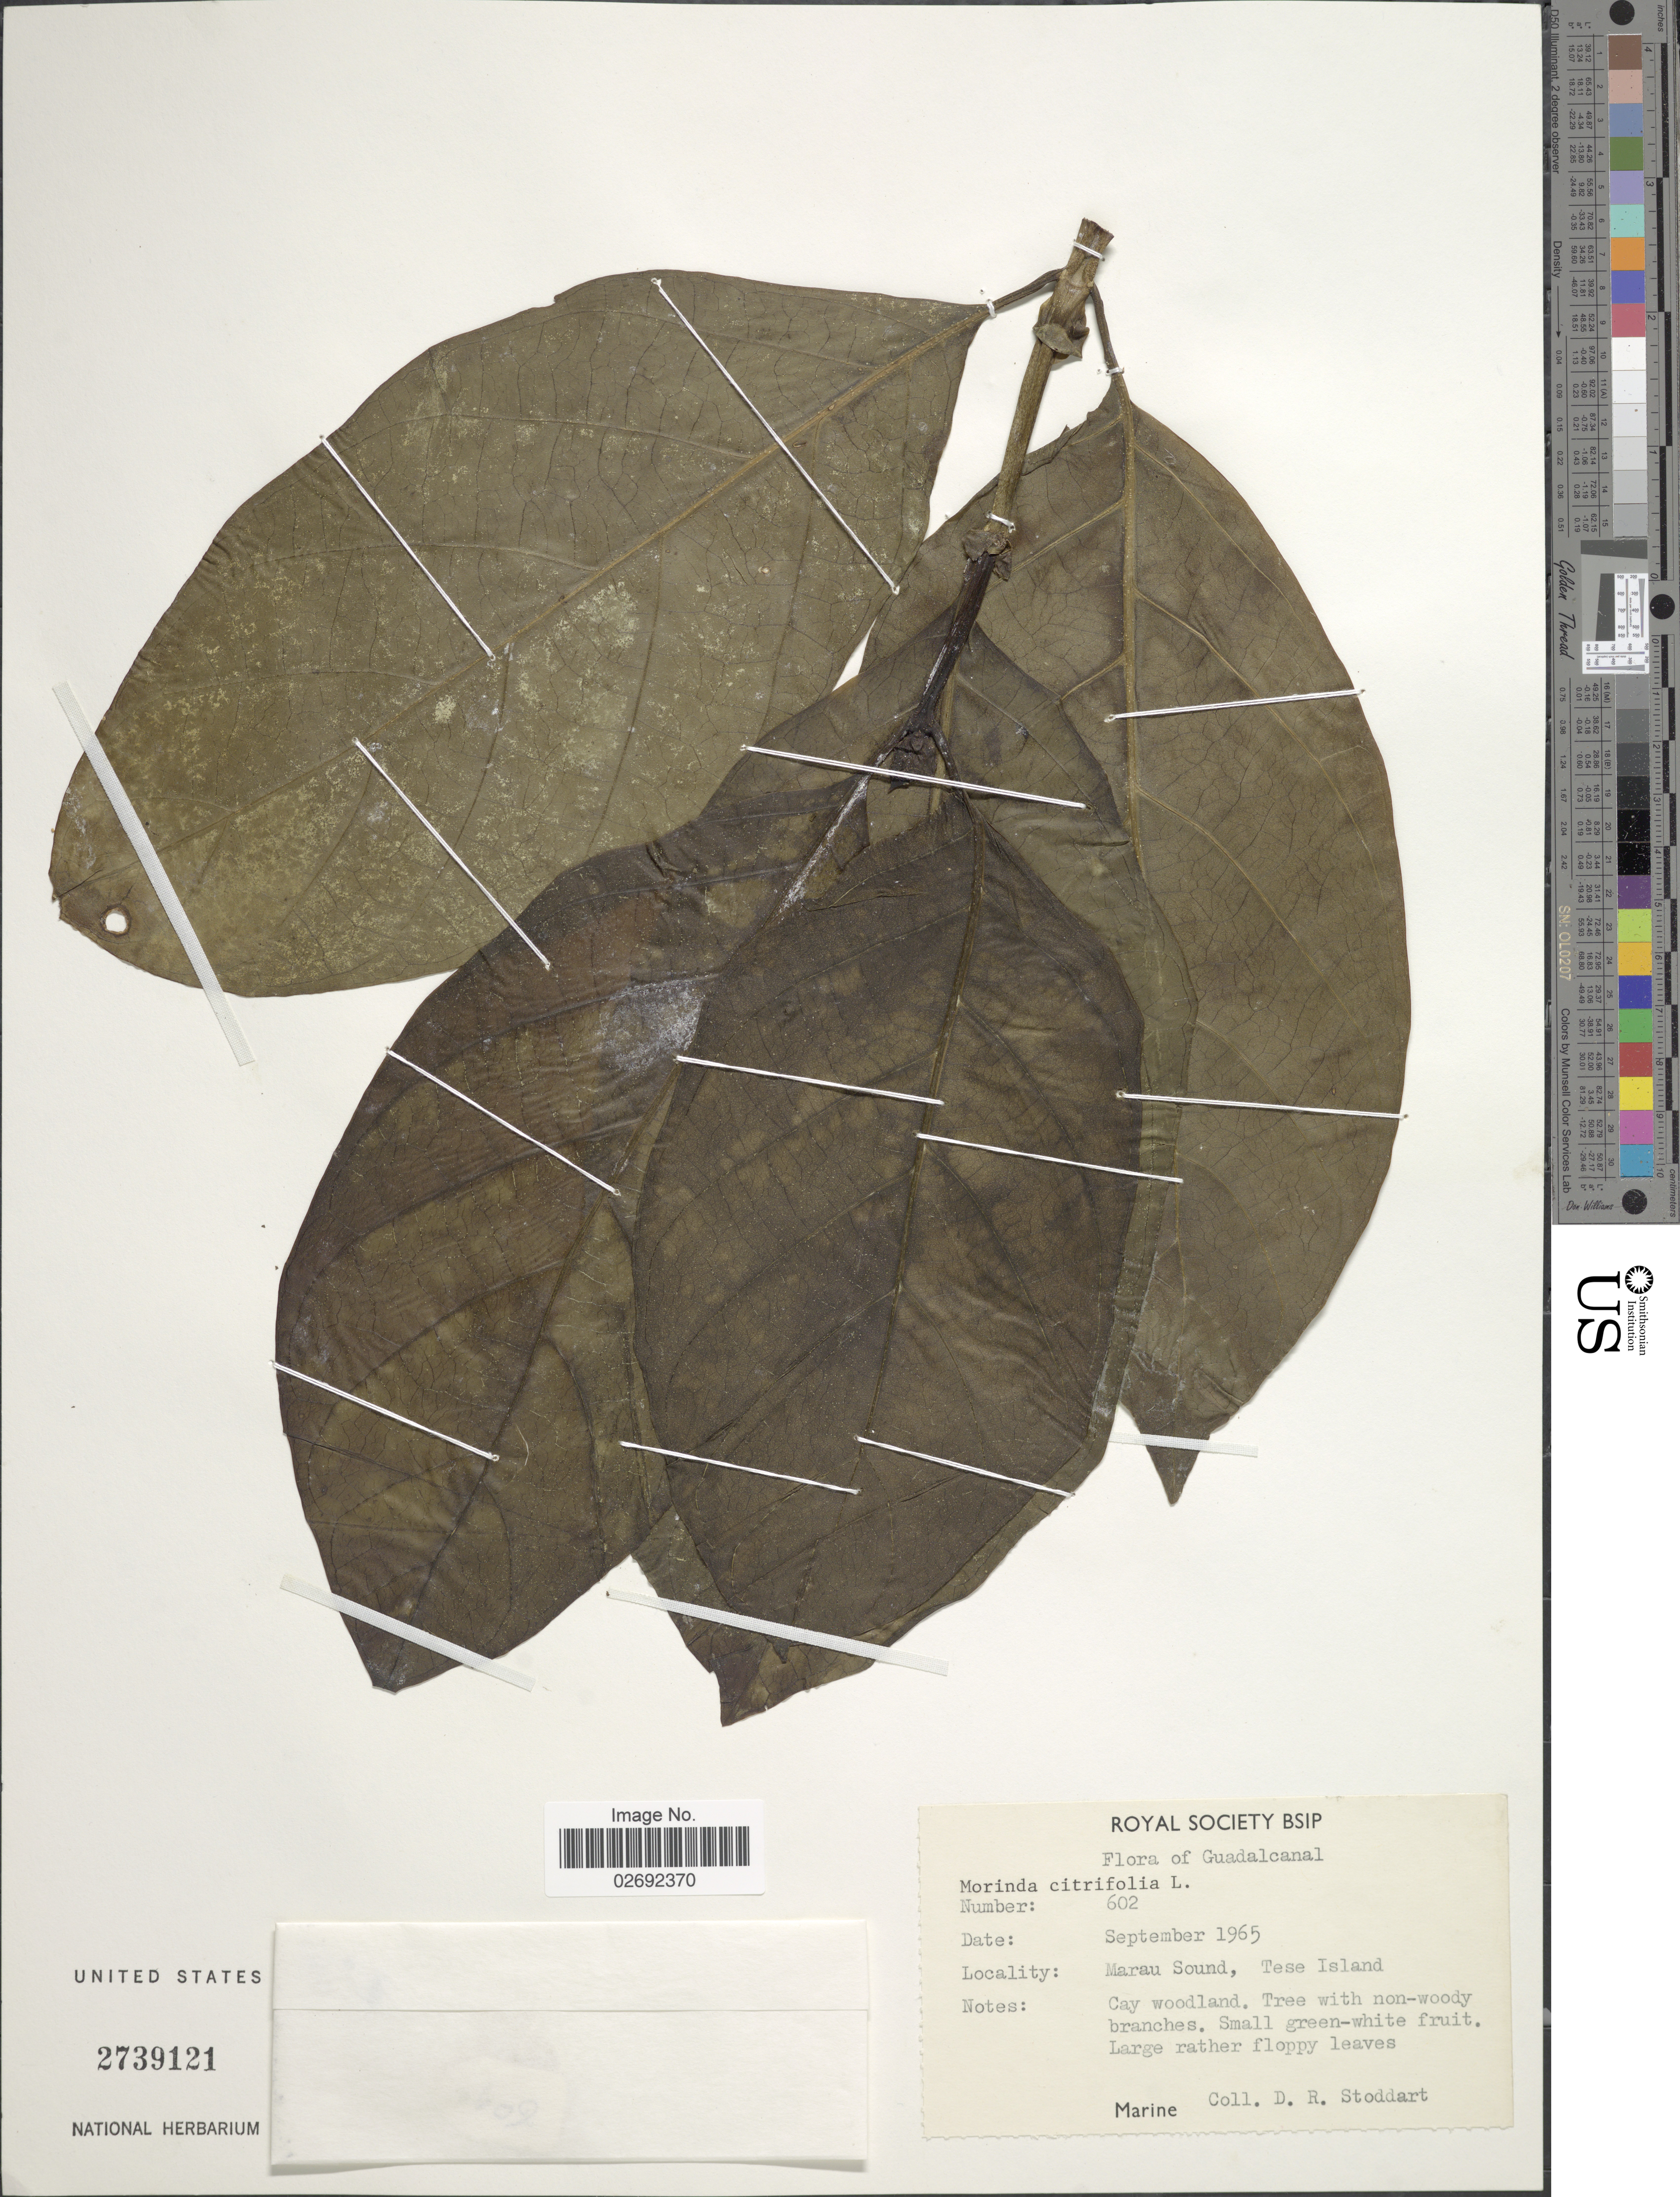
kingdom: Plantae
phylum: Tracheophyta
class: Magnoliopsida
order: Gentianales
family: Rubiaceae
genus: Morinda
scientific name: Morinda citrifolia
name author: L.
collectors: D. R. Stoddart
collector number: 602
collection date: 1965-09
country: Solomon Islands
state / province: Solomon Islands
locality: Guadalcanal. Marau Sound, Tese Island.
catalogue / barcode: US 2739121